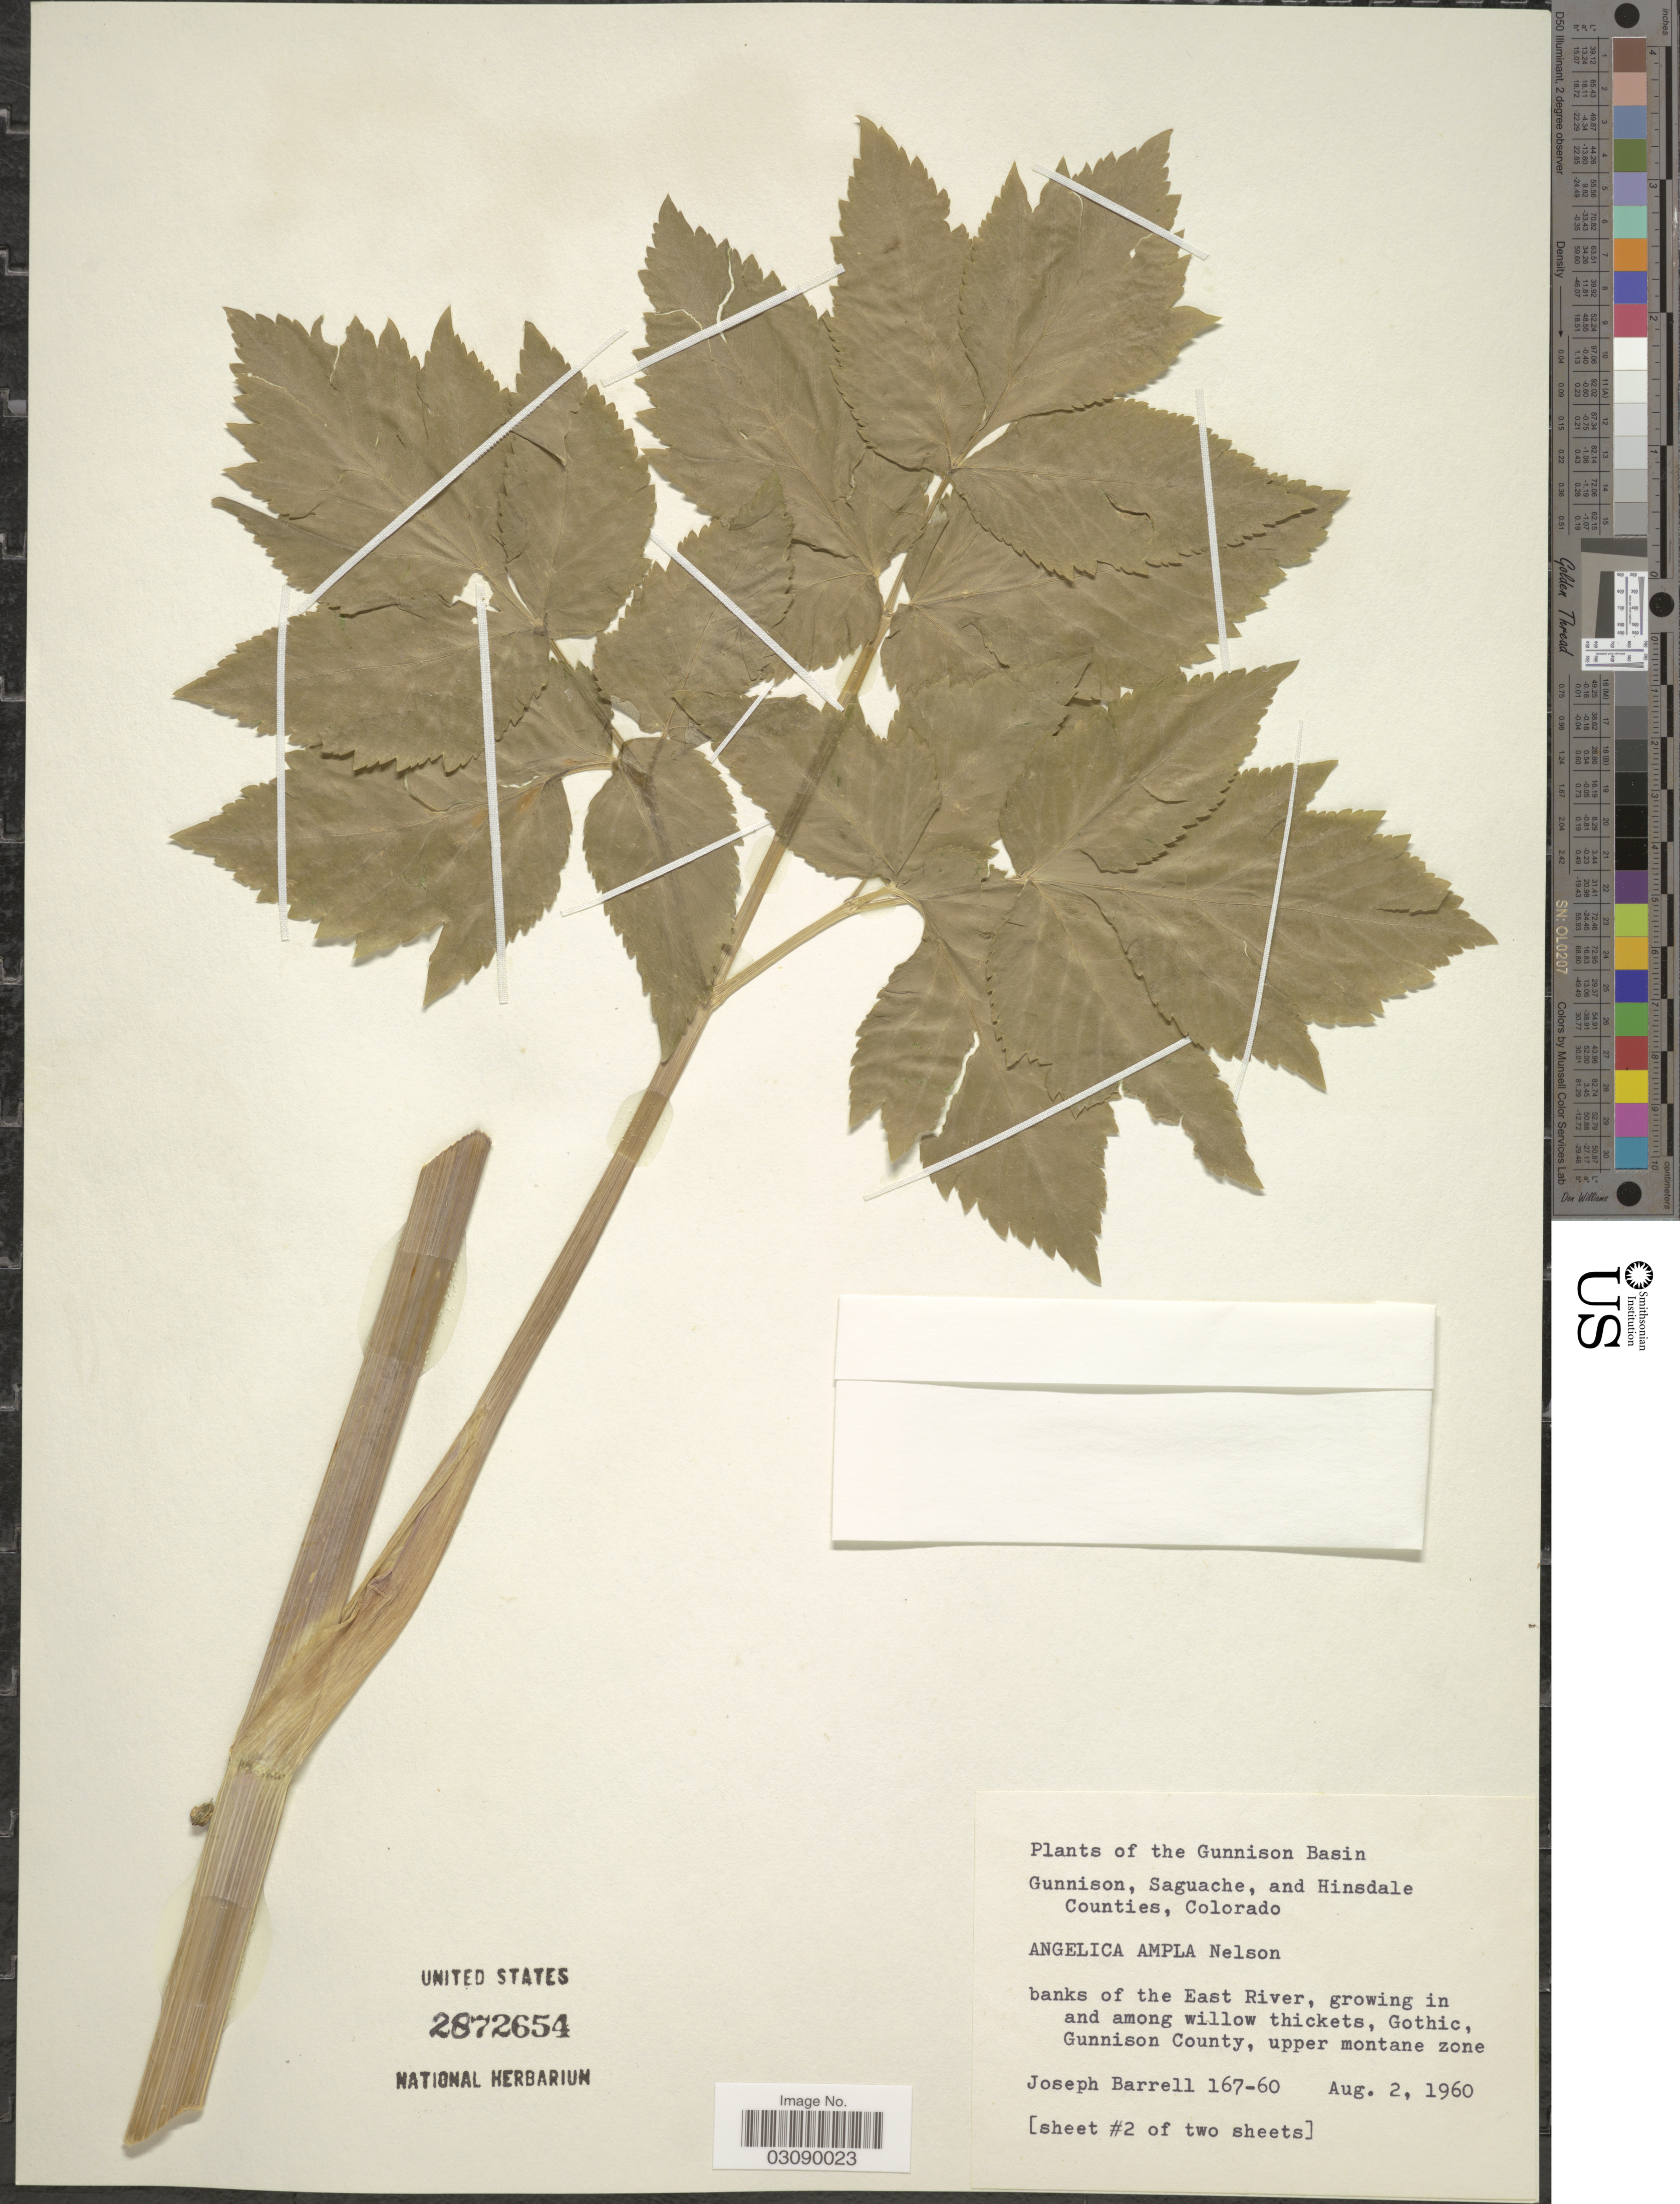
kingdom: Plantae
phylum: Tracheophyta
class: Magnoliopsida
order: Apiales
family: Apiaceae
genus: Angelica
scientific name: Angelica ampla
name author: A. Nelson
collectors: J. Barrell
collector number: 167-60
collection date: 1960-08-02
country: United States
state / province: Colorado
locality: Gunnison Basin. Banks of the East River, growing in and among willow thickets, Gothic, Gunnison County, upper montane zone.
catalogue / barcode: US 2872654